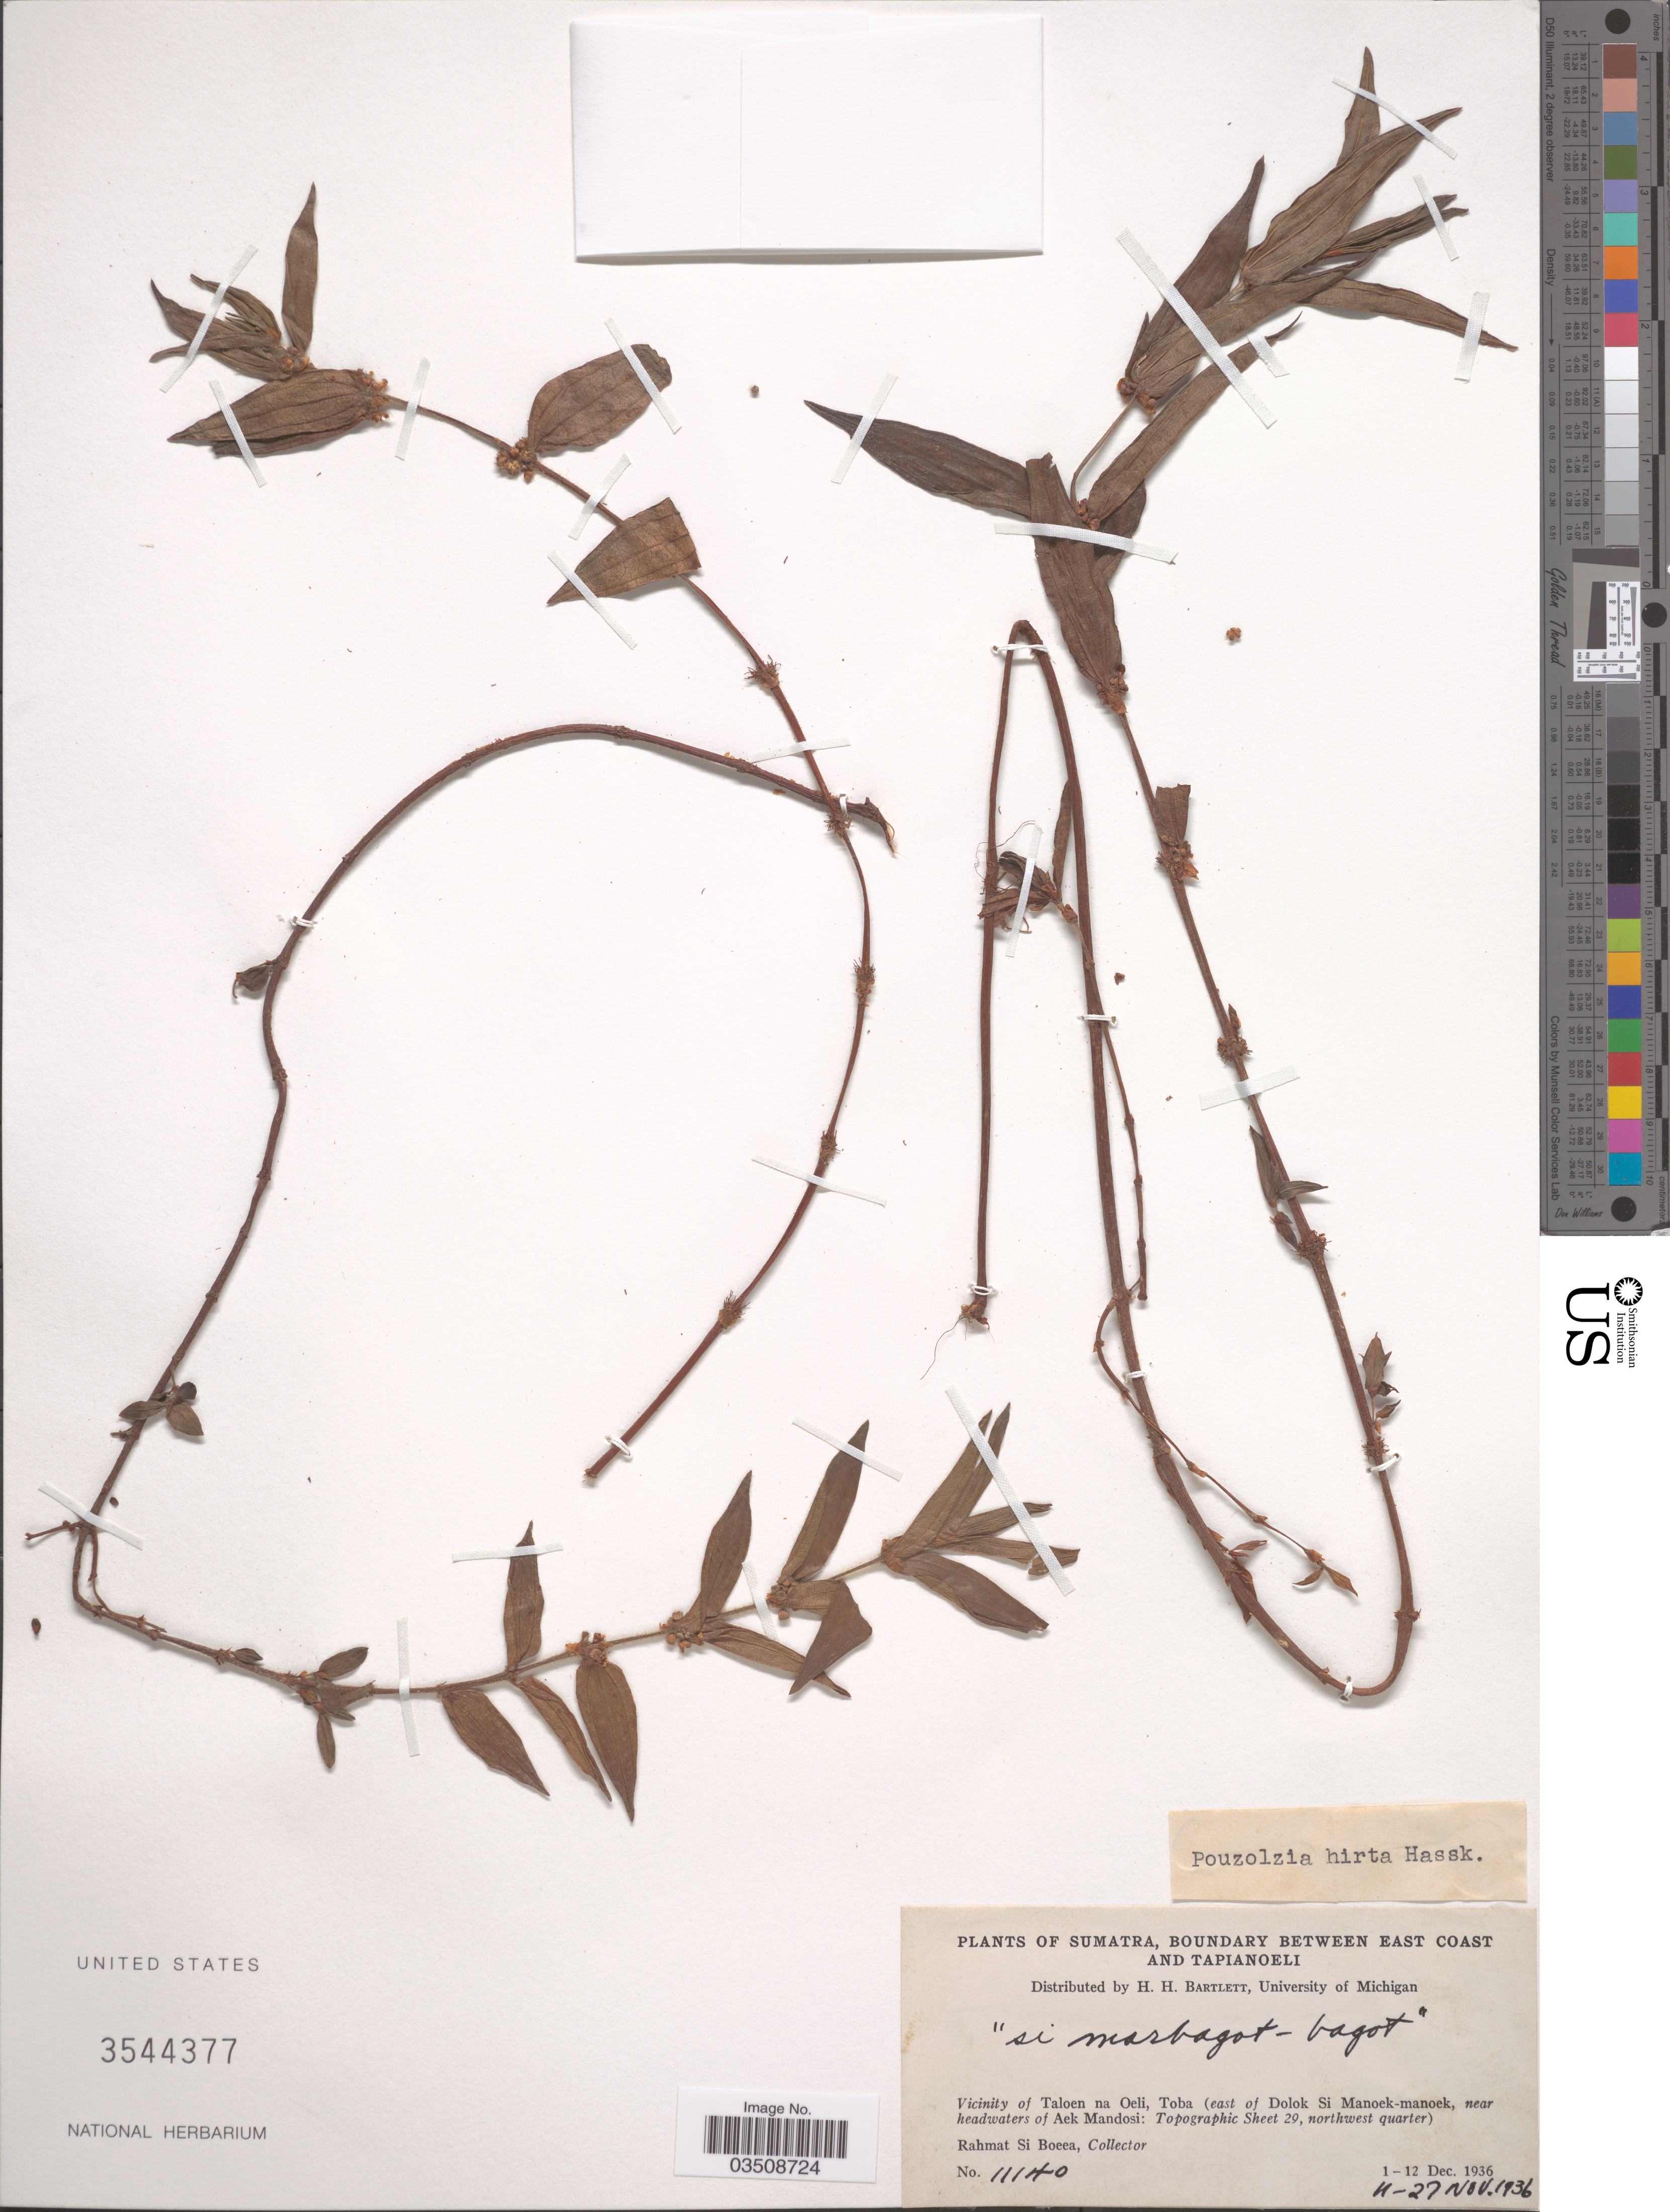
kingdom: Plantae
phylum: Tracheophyta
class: Magnoliopsida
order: Rosales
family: Urticaceae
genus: Gonostegia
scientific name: Gonostegia triandra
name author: (Blume) Miq.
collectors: Rahmat Si Boeea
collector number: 11140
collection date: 1936-11-04/1936-12-12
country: Indonesia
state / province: Sumatra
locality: Boundary between East Coast and Tapianoeli. Vicinity of Taloen na Oeli, Toba (east of Dolok Si Manoek-manoek, near headwaters of Aek Mandosi: Topographic Sheet 29, northwest quarter).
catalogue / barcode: US 3544377